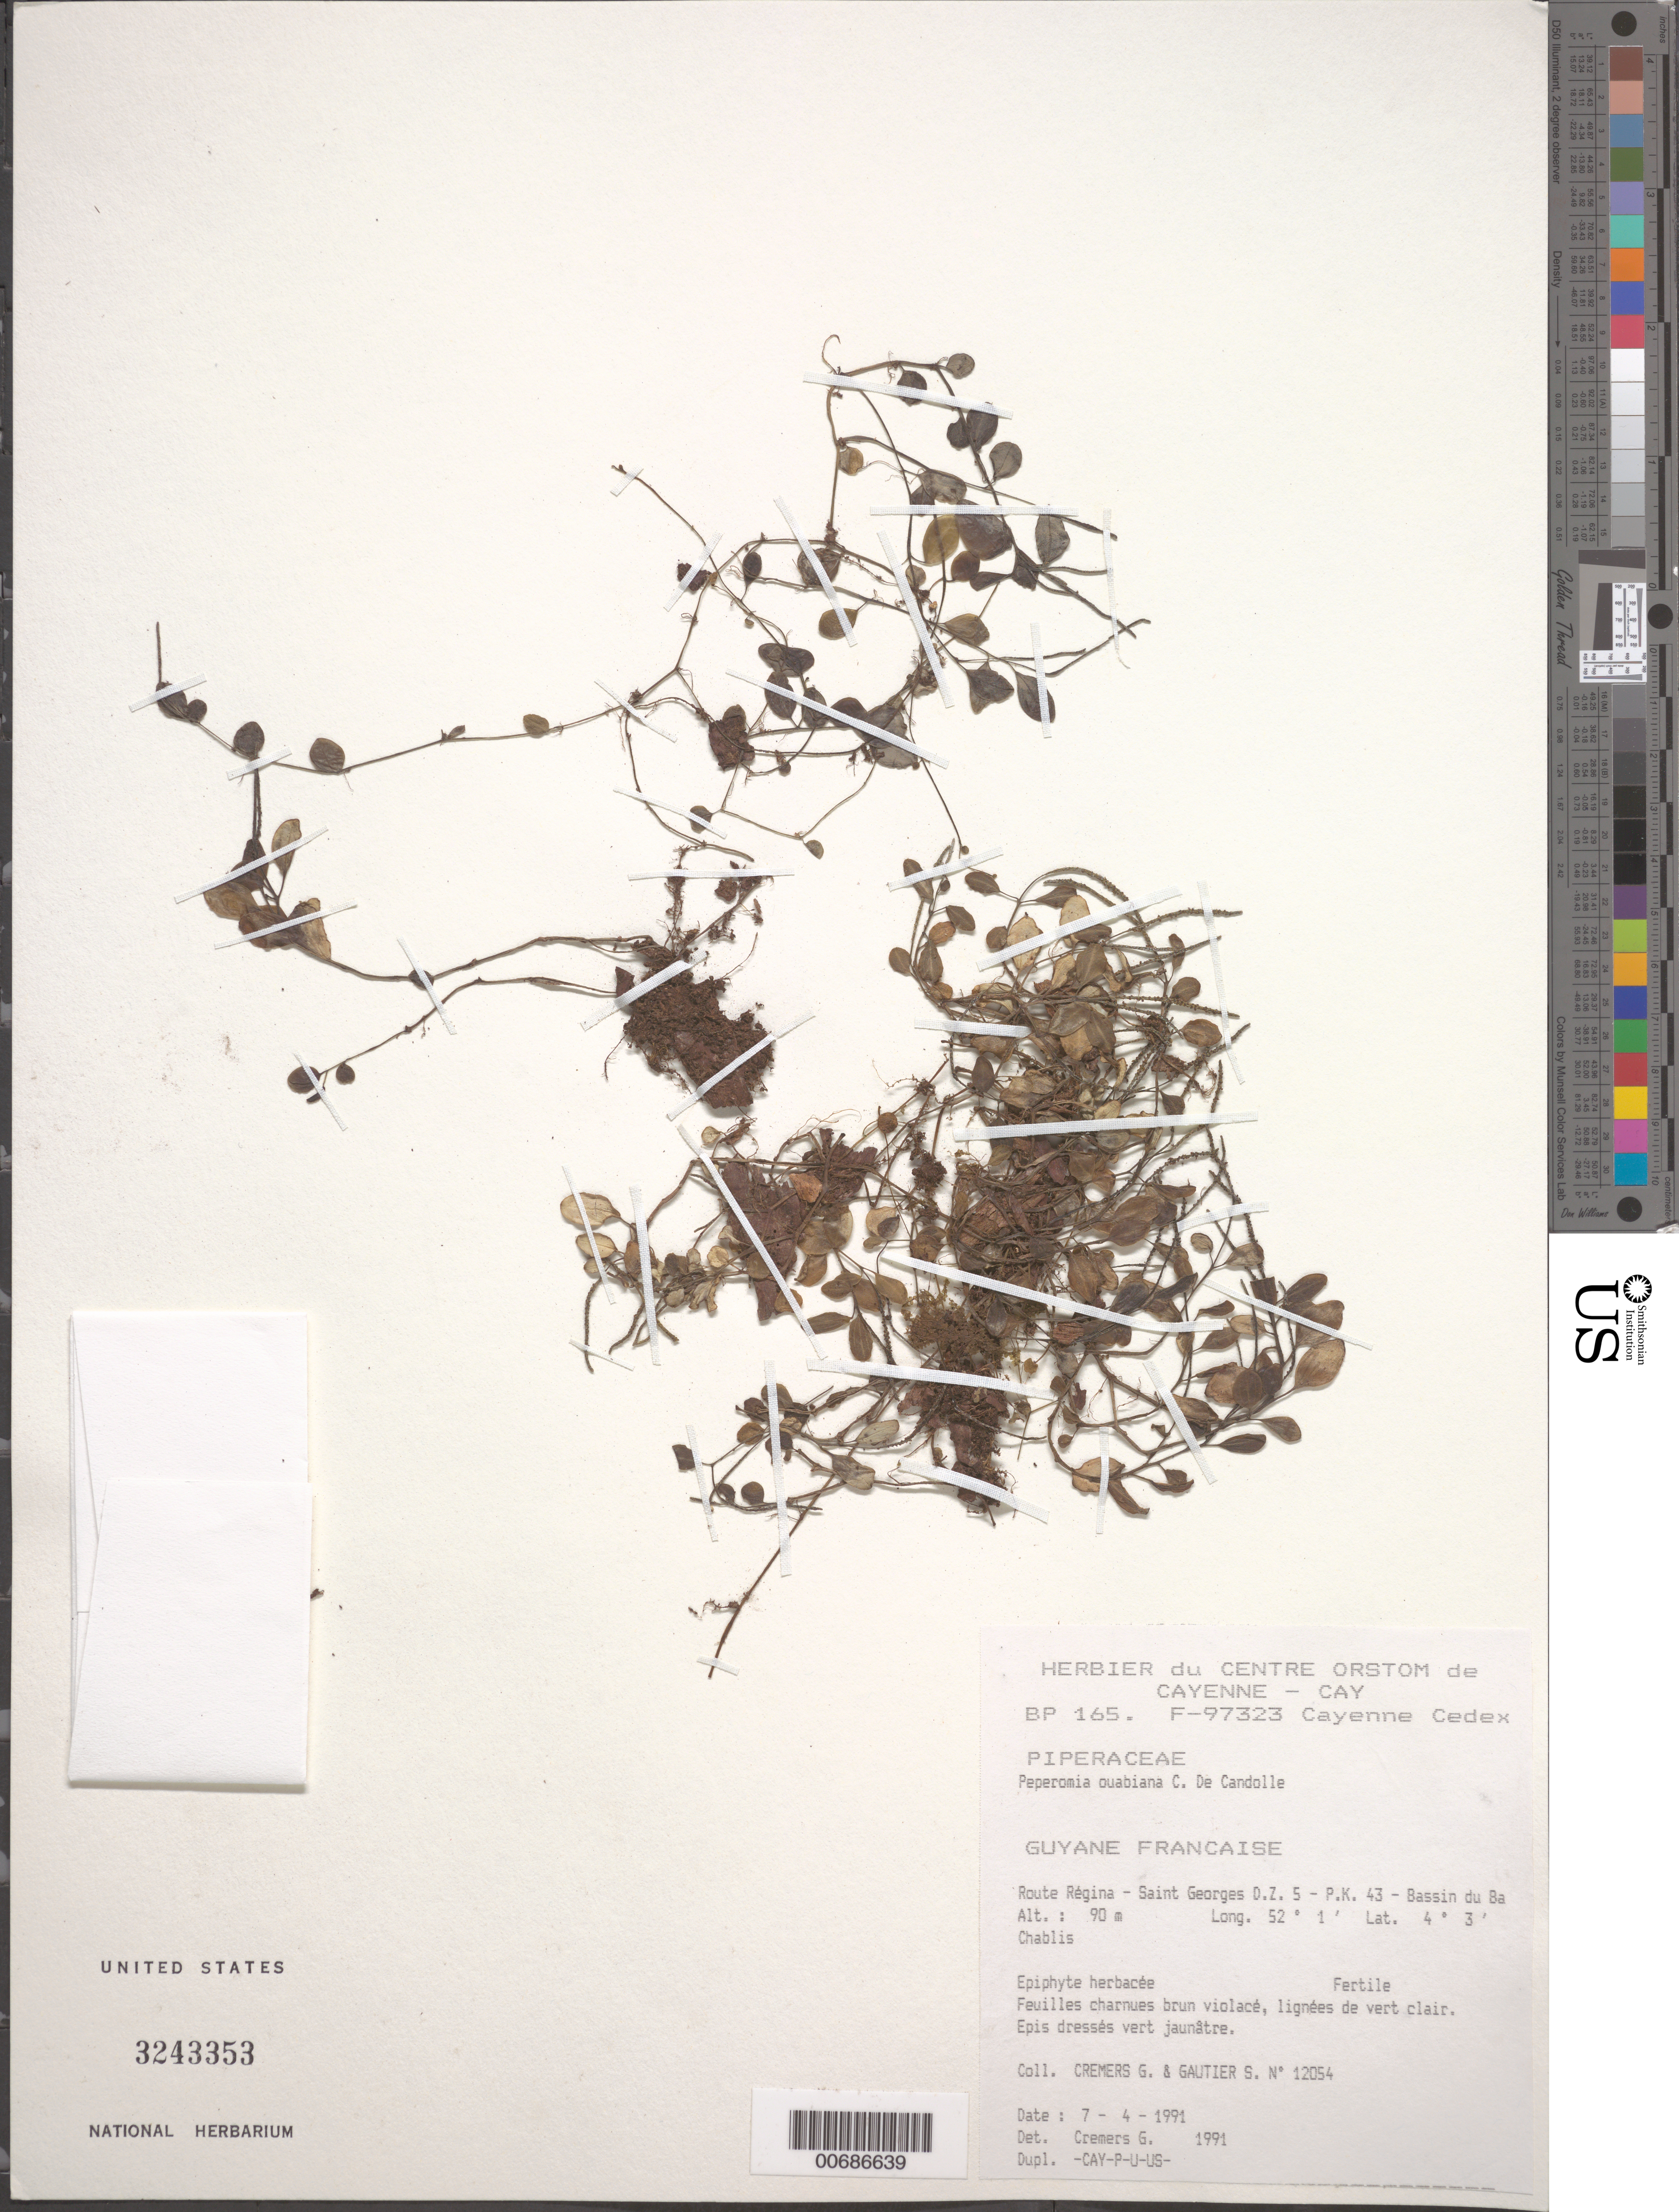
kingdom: Plantae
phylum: Tracheophyta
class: Magnoliopsida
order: Piperales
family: Piperaceae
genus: Peperomia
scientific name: Peperomia ouabianae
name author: C. DC.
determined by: Cremers, Georges A.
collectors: G. Cremers & S. Gautier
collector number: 12054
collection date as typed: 7-Apr-91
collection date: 1991-04-07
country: French Guiana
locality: Route Régina, Saint Georges, DZ 5-PK43, Bassin de l'Approuague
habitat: Chablis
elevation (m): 90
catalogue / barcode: US 3243353